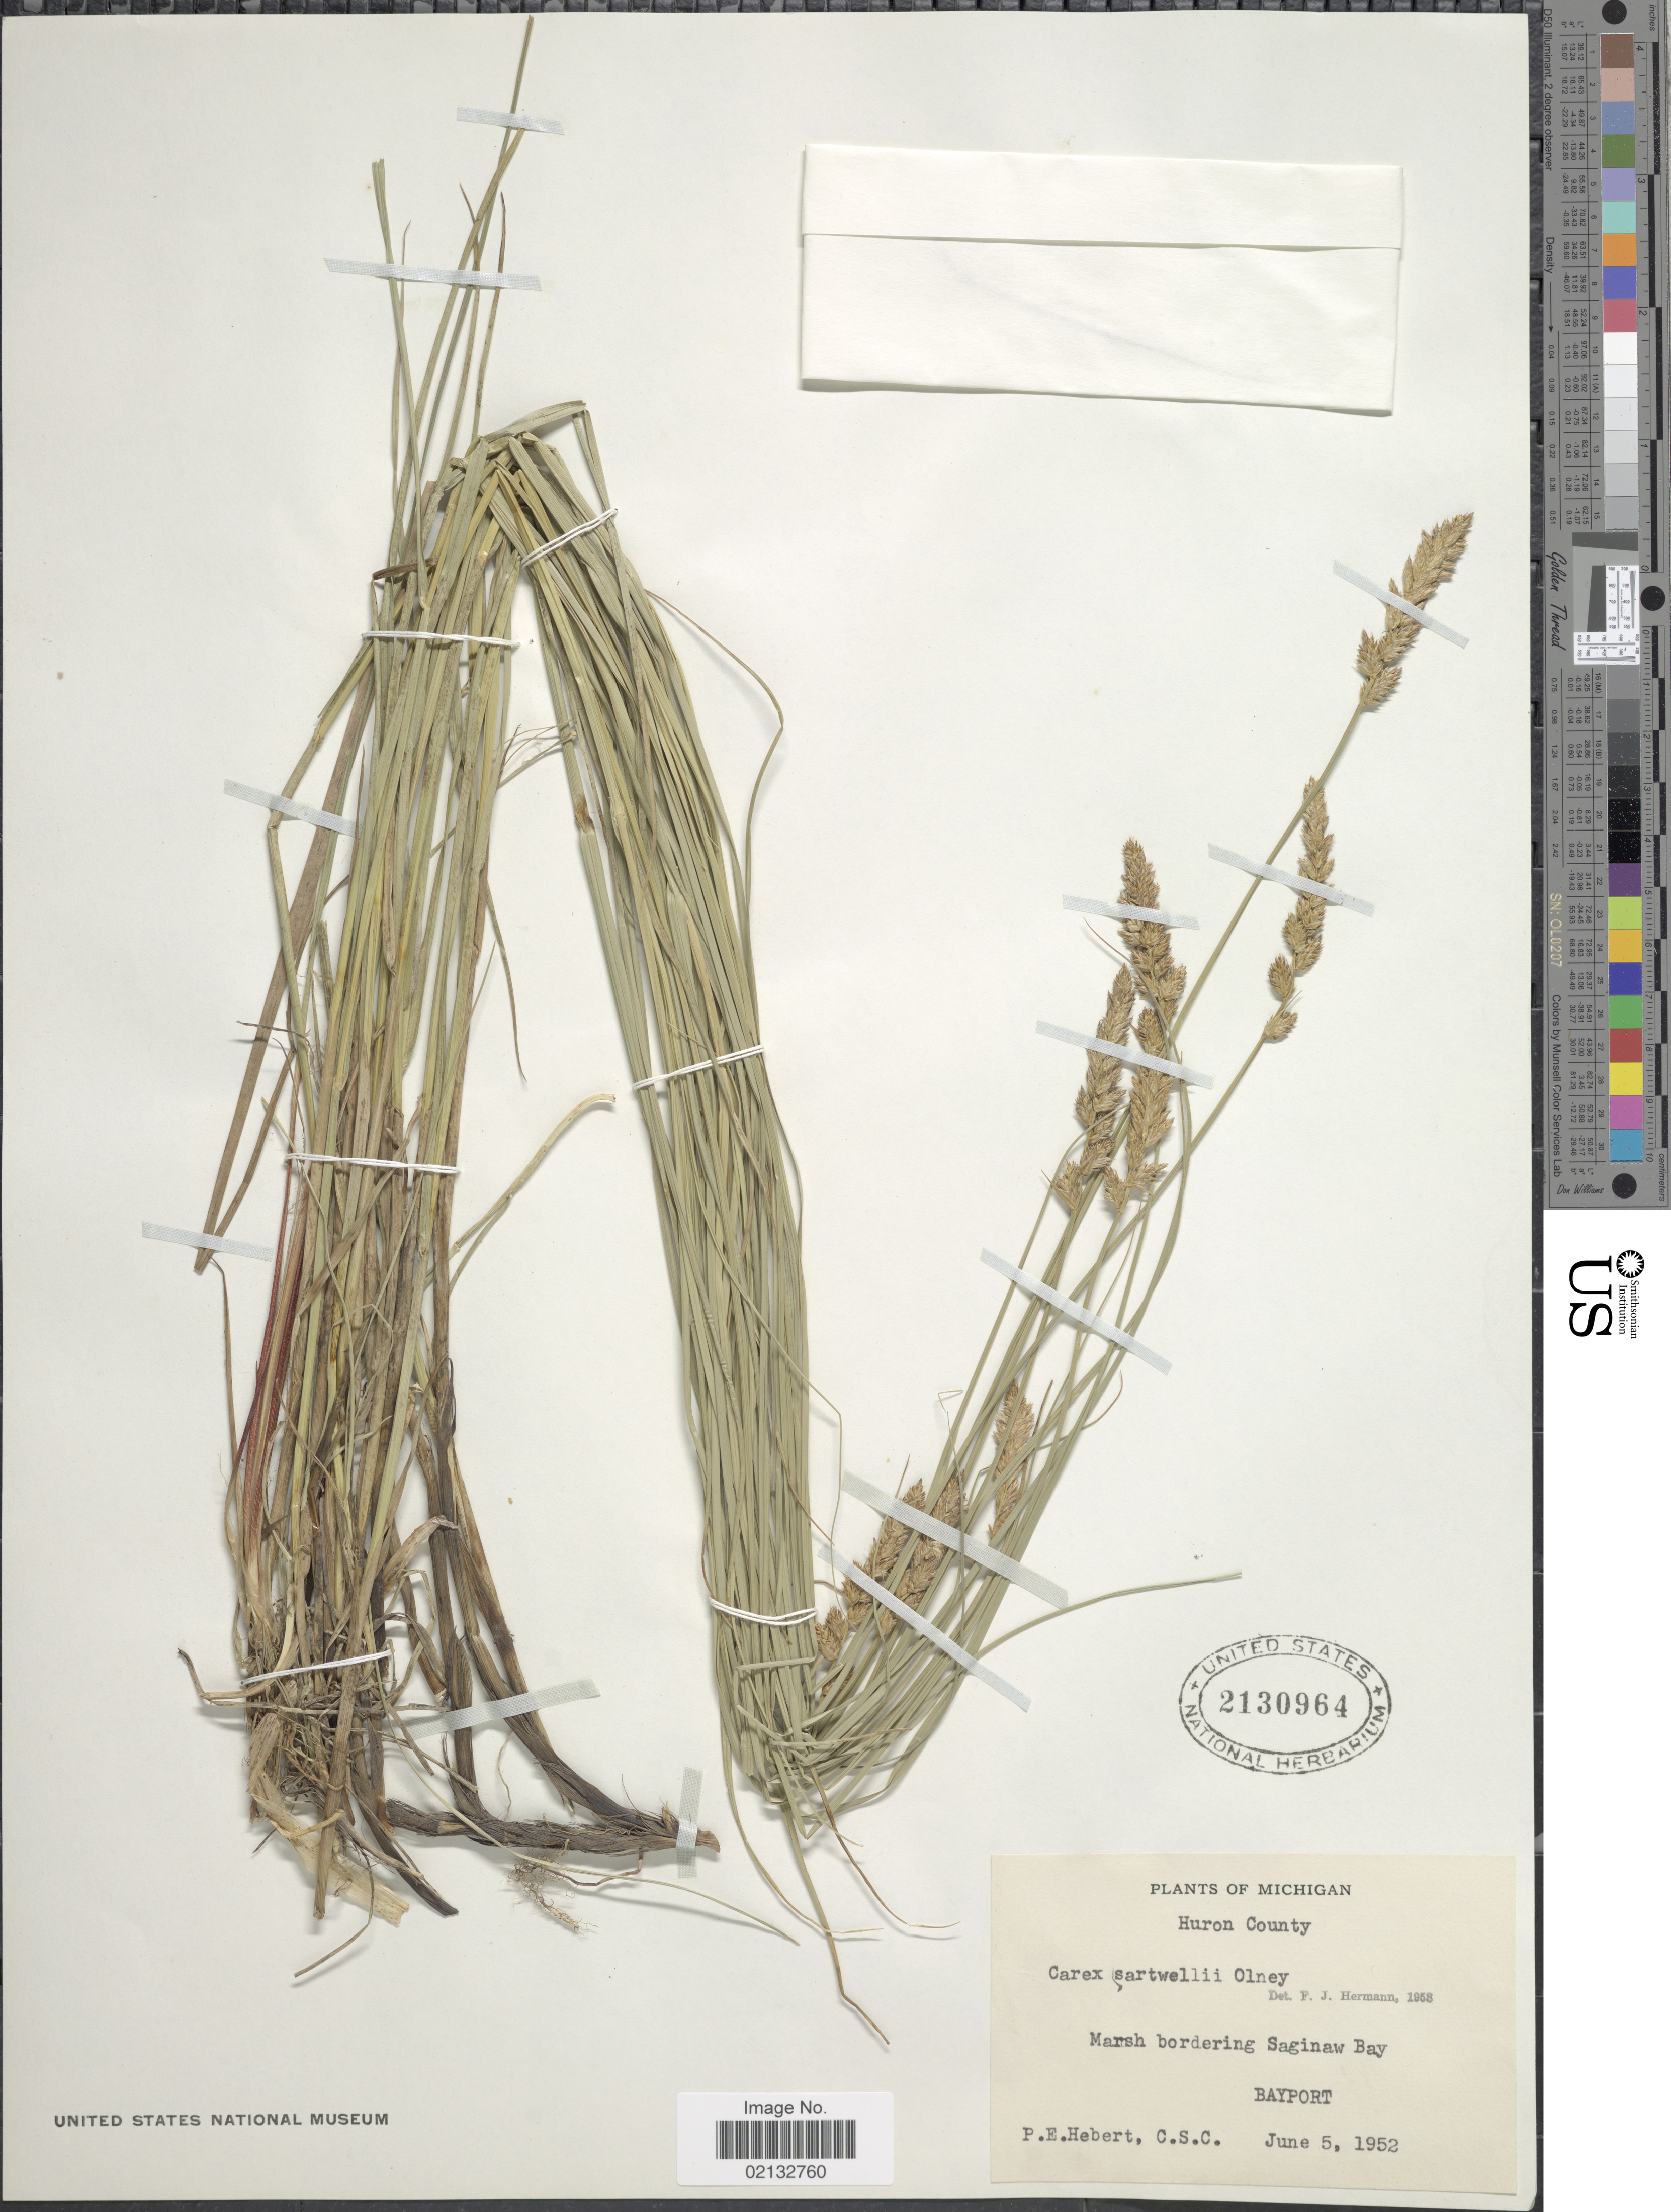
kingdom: Plantae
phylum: Tracheophyta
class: Liliopsida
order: Poales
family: Cyperaceae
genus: Carex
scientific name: Carex sartwellii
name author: Dewey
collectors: P. Hebert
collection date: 1952-06-05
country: United States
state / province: Michigan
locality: Huron County. Saginaw Bay. Bayport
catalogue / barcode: US 2130964